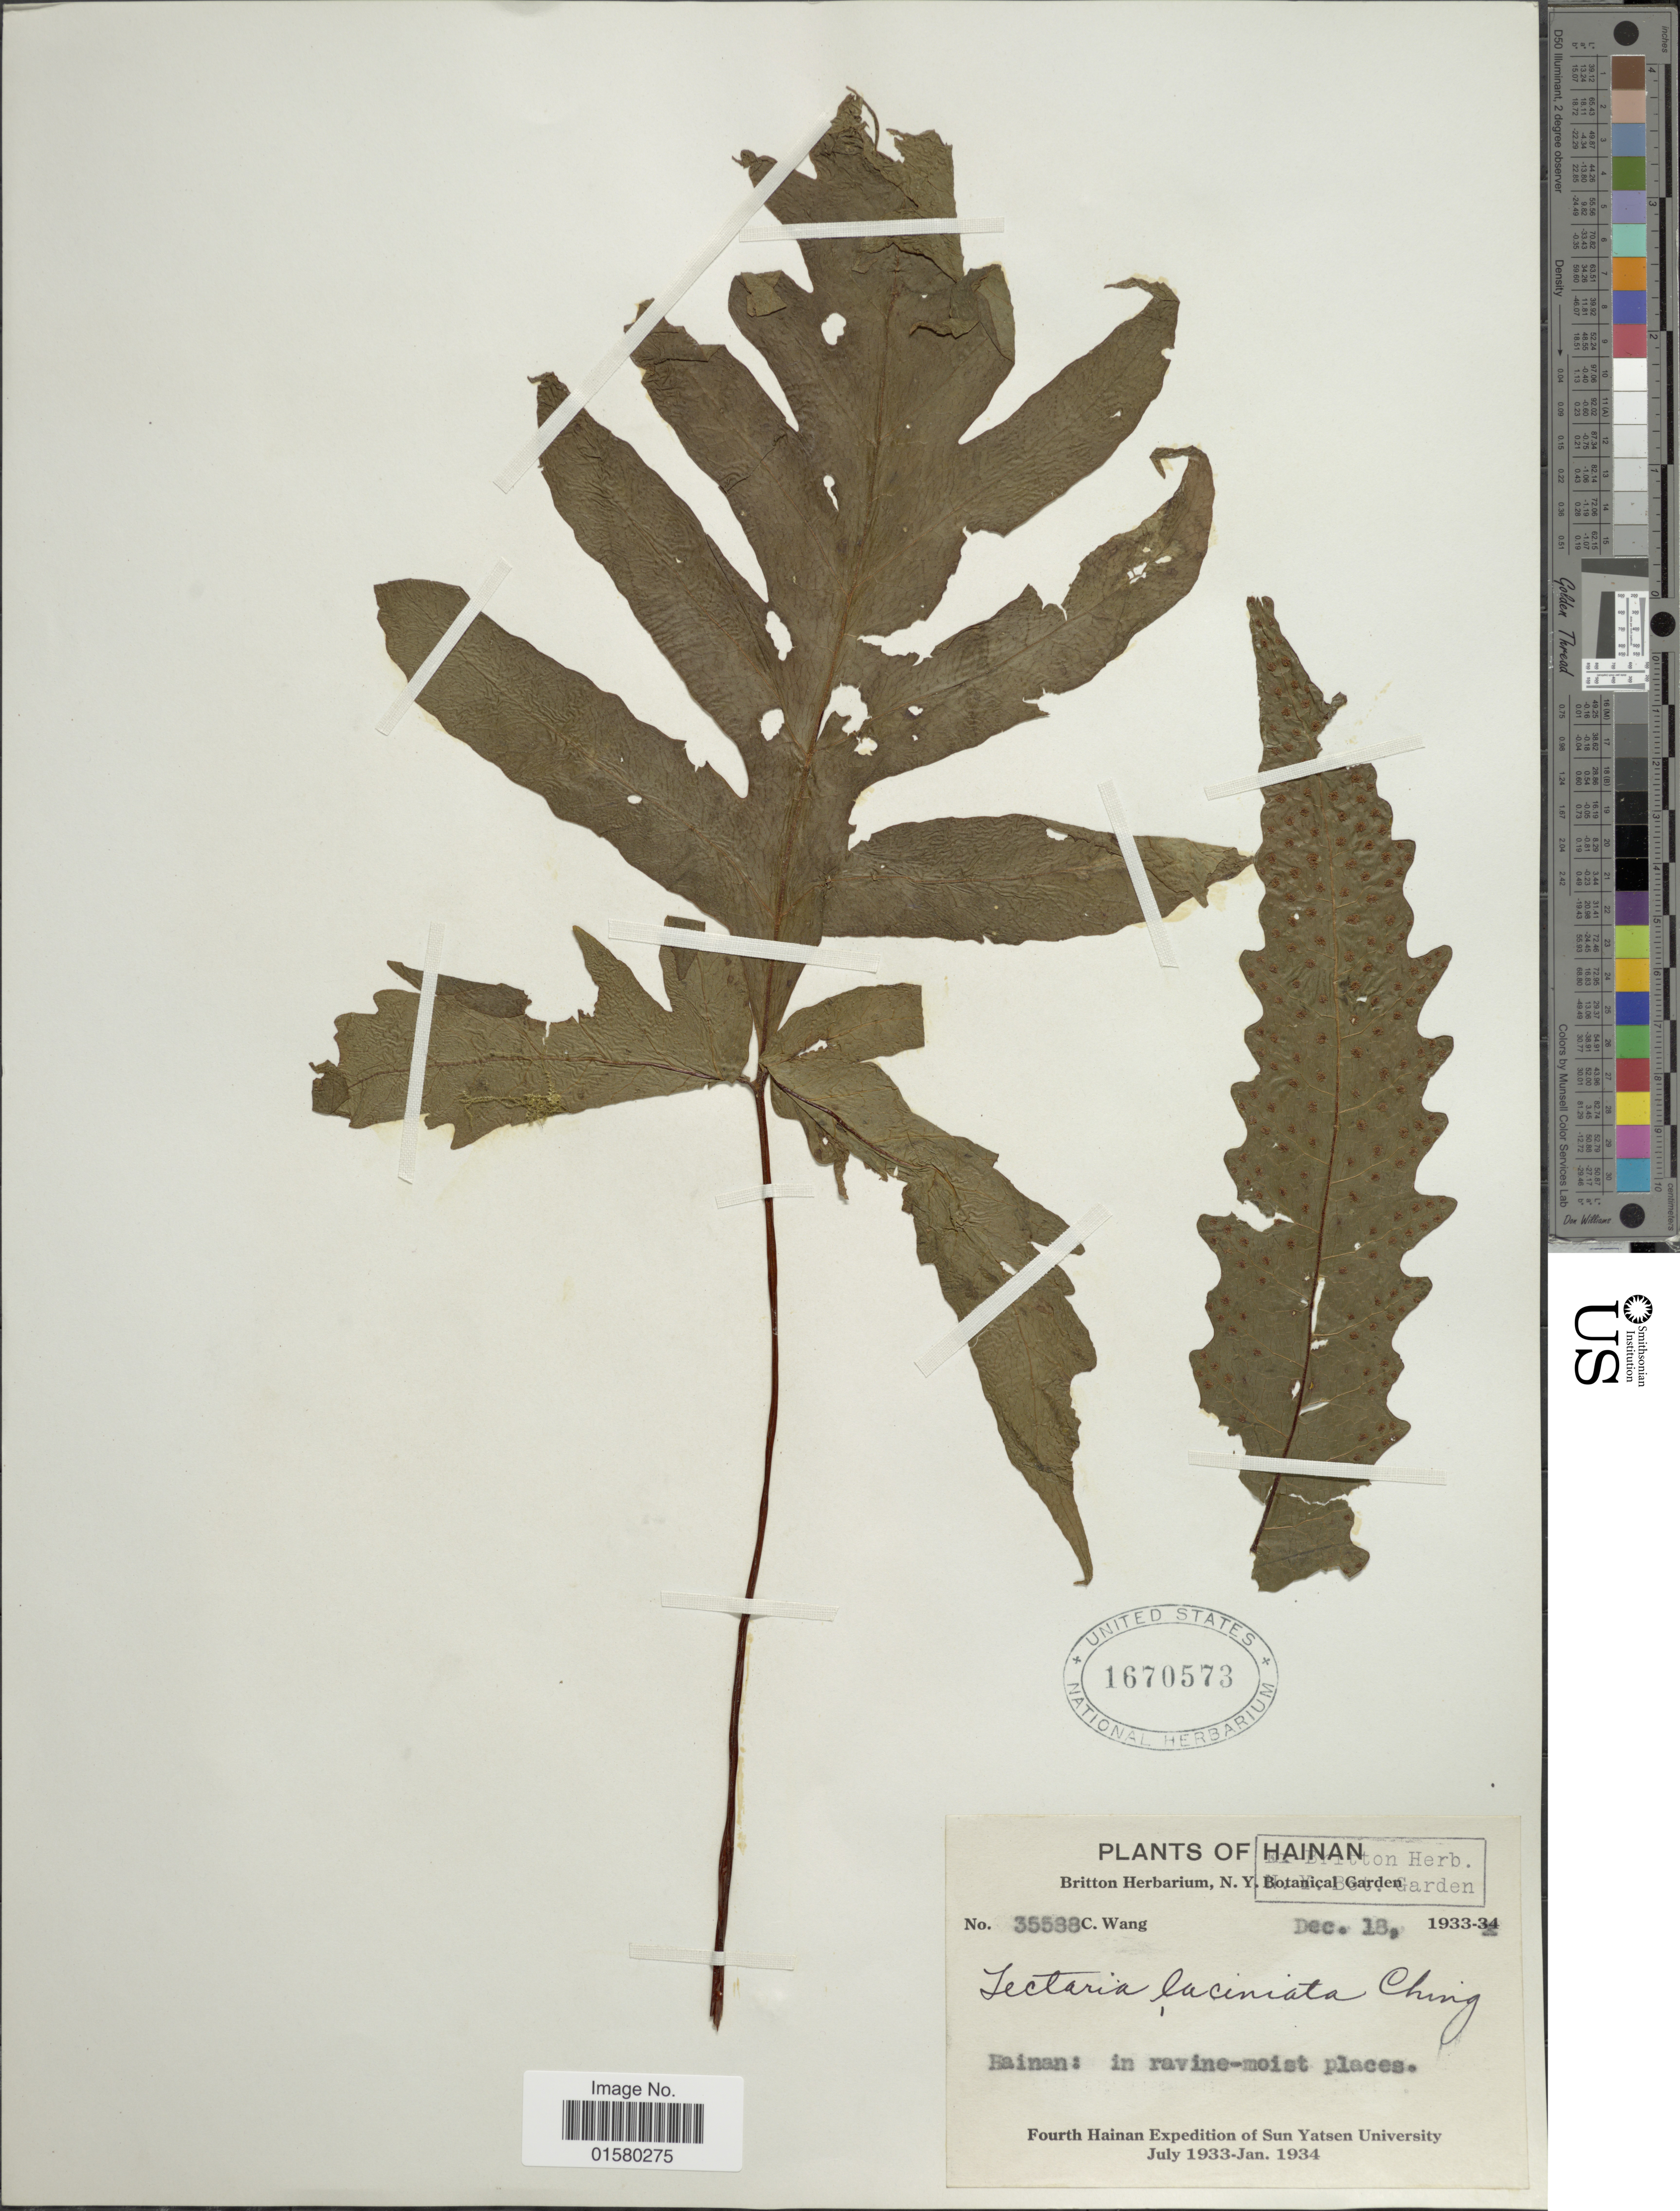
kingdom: Plantae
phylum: Tracheophyta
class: Polypodiopsida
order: Polypodiales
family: Tectariaceae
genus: Tectaria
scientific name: Tectaria laciniata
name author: Ching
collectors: C. Wang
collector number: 35588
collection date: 1933-07/1934-01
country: China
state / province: Hainan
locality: Hainan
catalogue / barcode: US 1670573